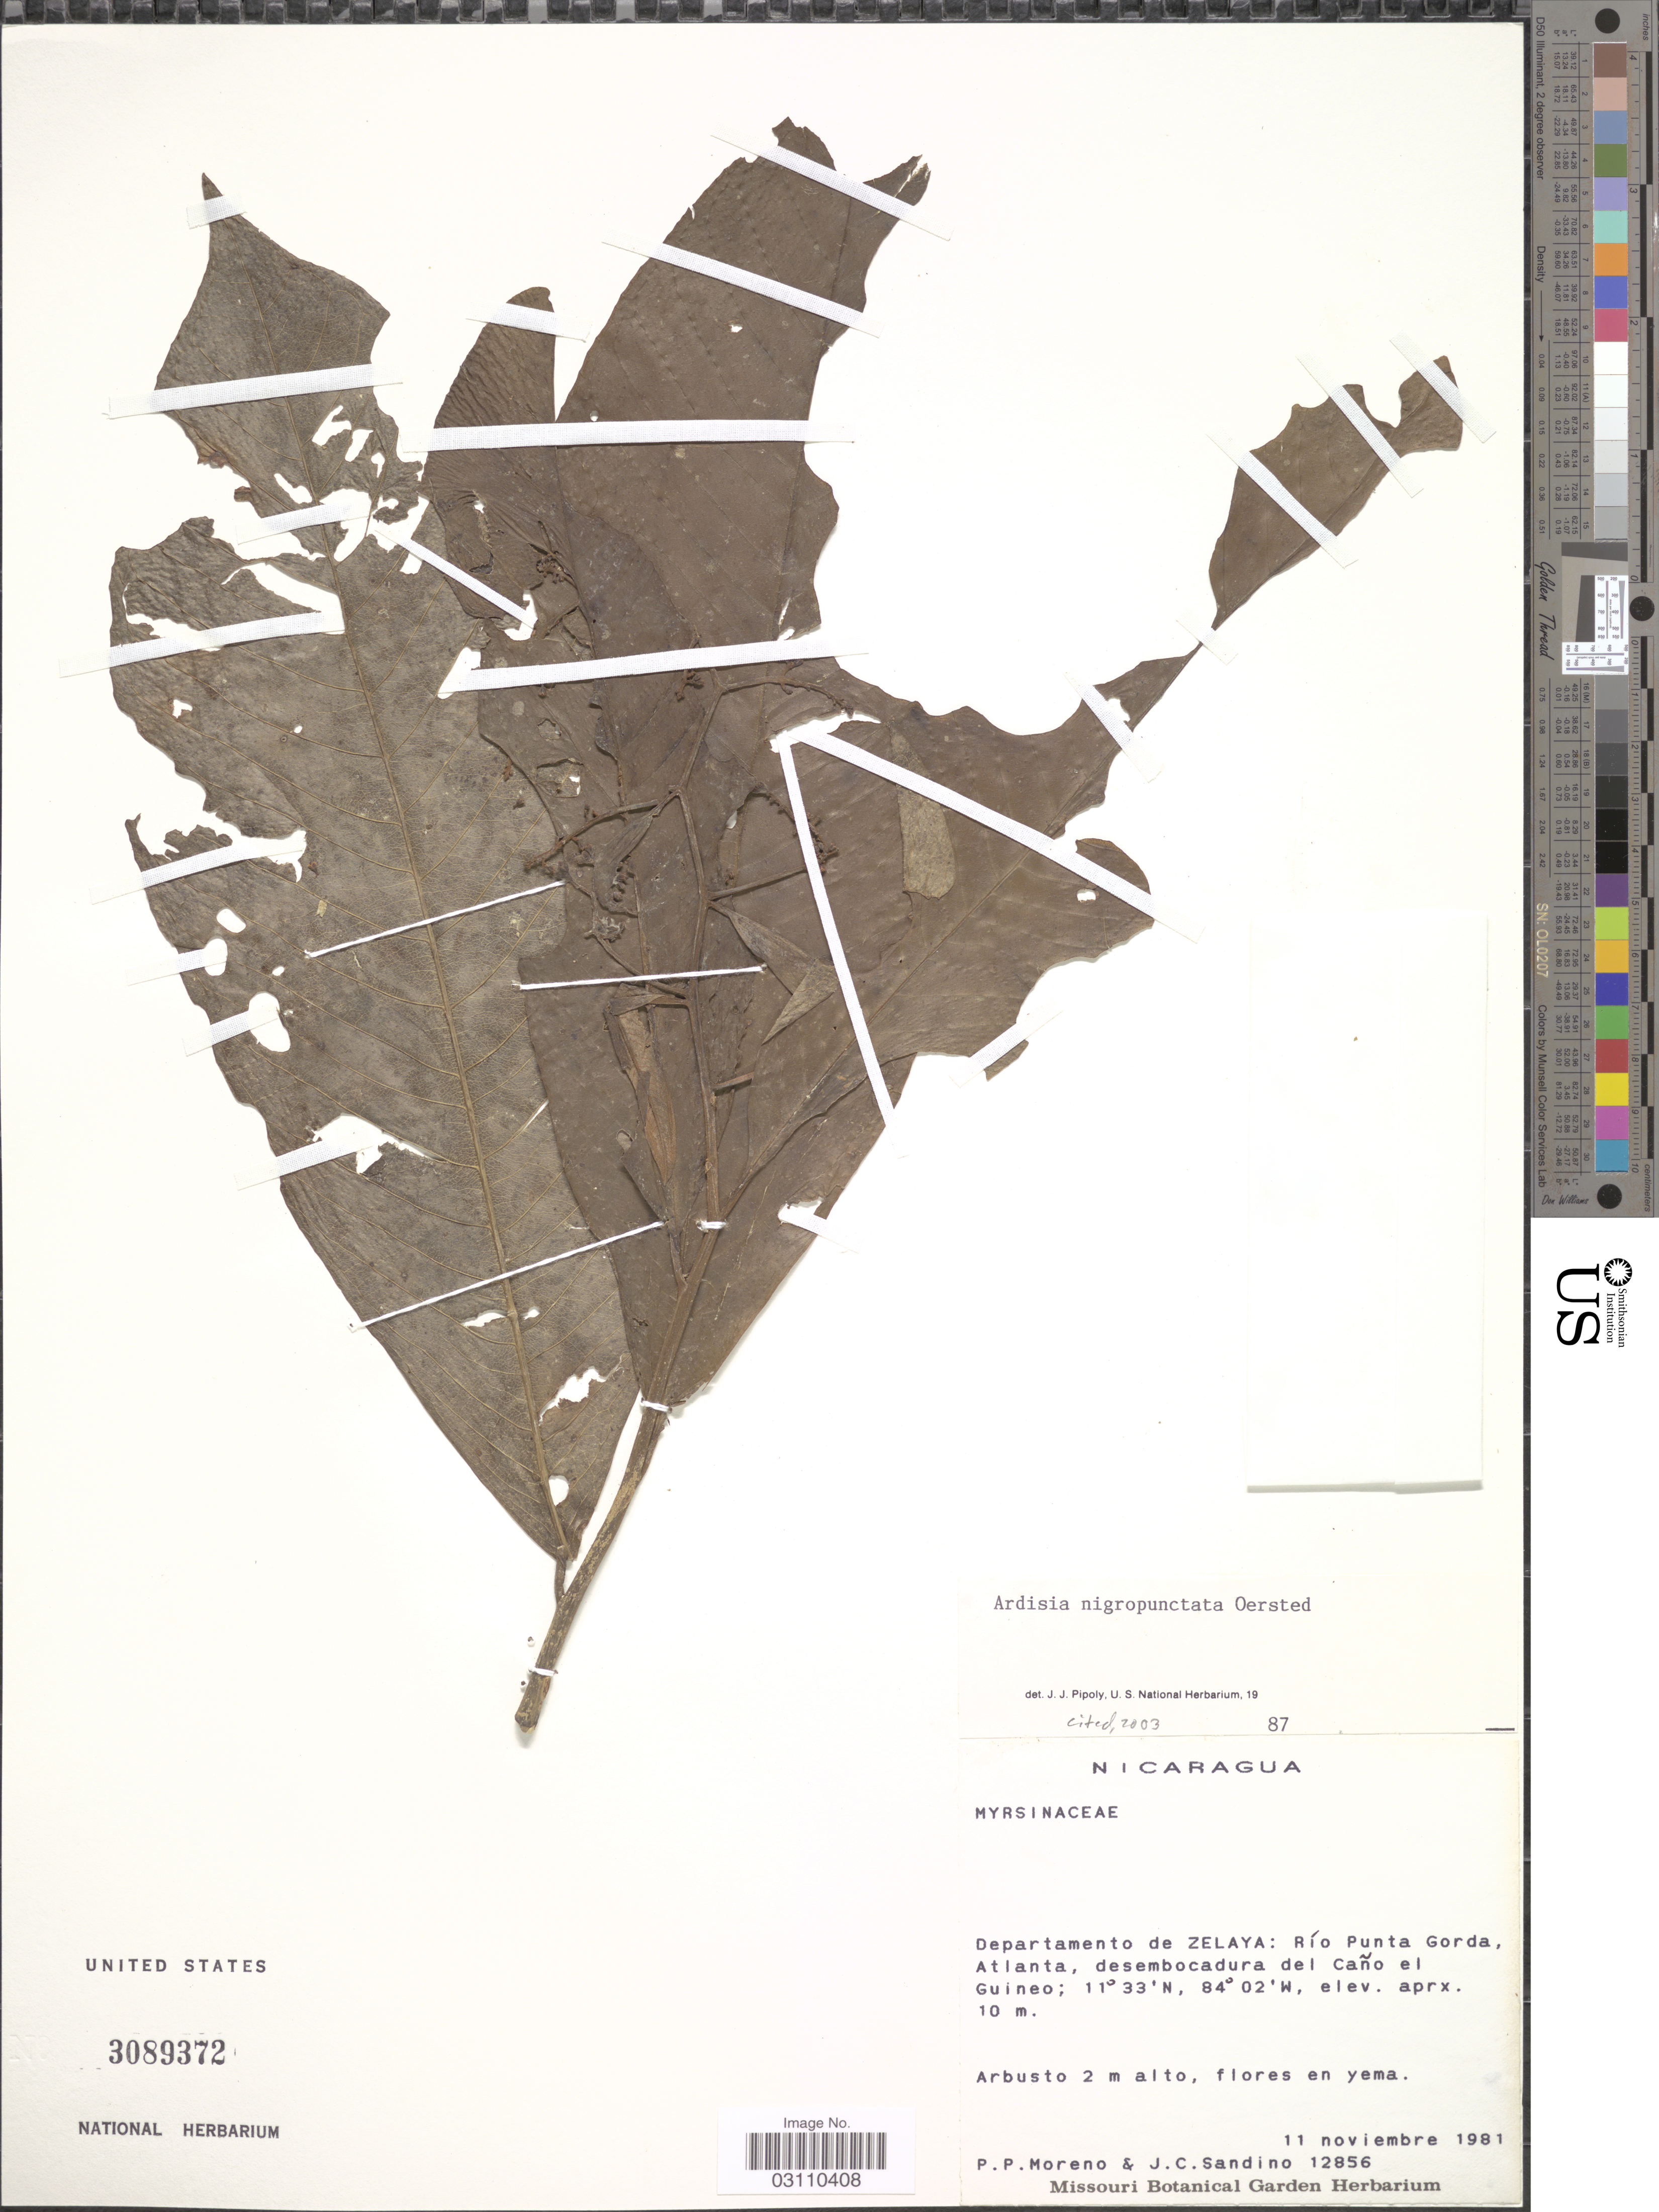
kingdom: Plantae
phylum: Tracheophyta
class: Magnoliopsida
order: Ericales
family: Primulaceae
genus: Ardisia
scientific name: Ardisia nigropunctata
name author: Oerst.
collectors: P. Moreno & J. Sandino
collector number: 12856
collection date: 1981-11-11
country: Nicaragua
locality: Departamento de Zelaya: Río Punta Gorda, Atlanta, desembocadura del Caño el Guineo.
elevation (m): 10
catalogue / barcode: US 3089372